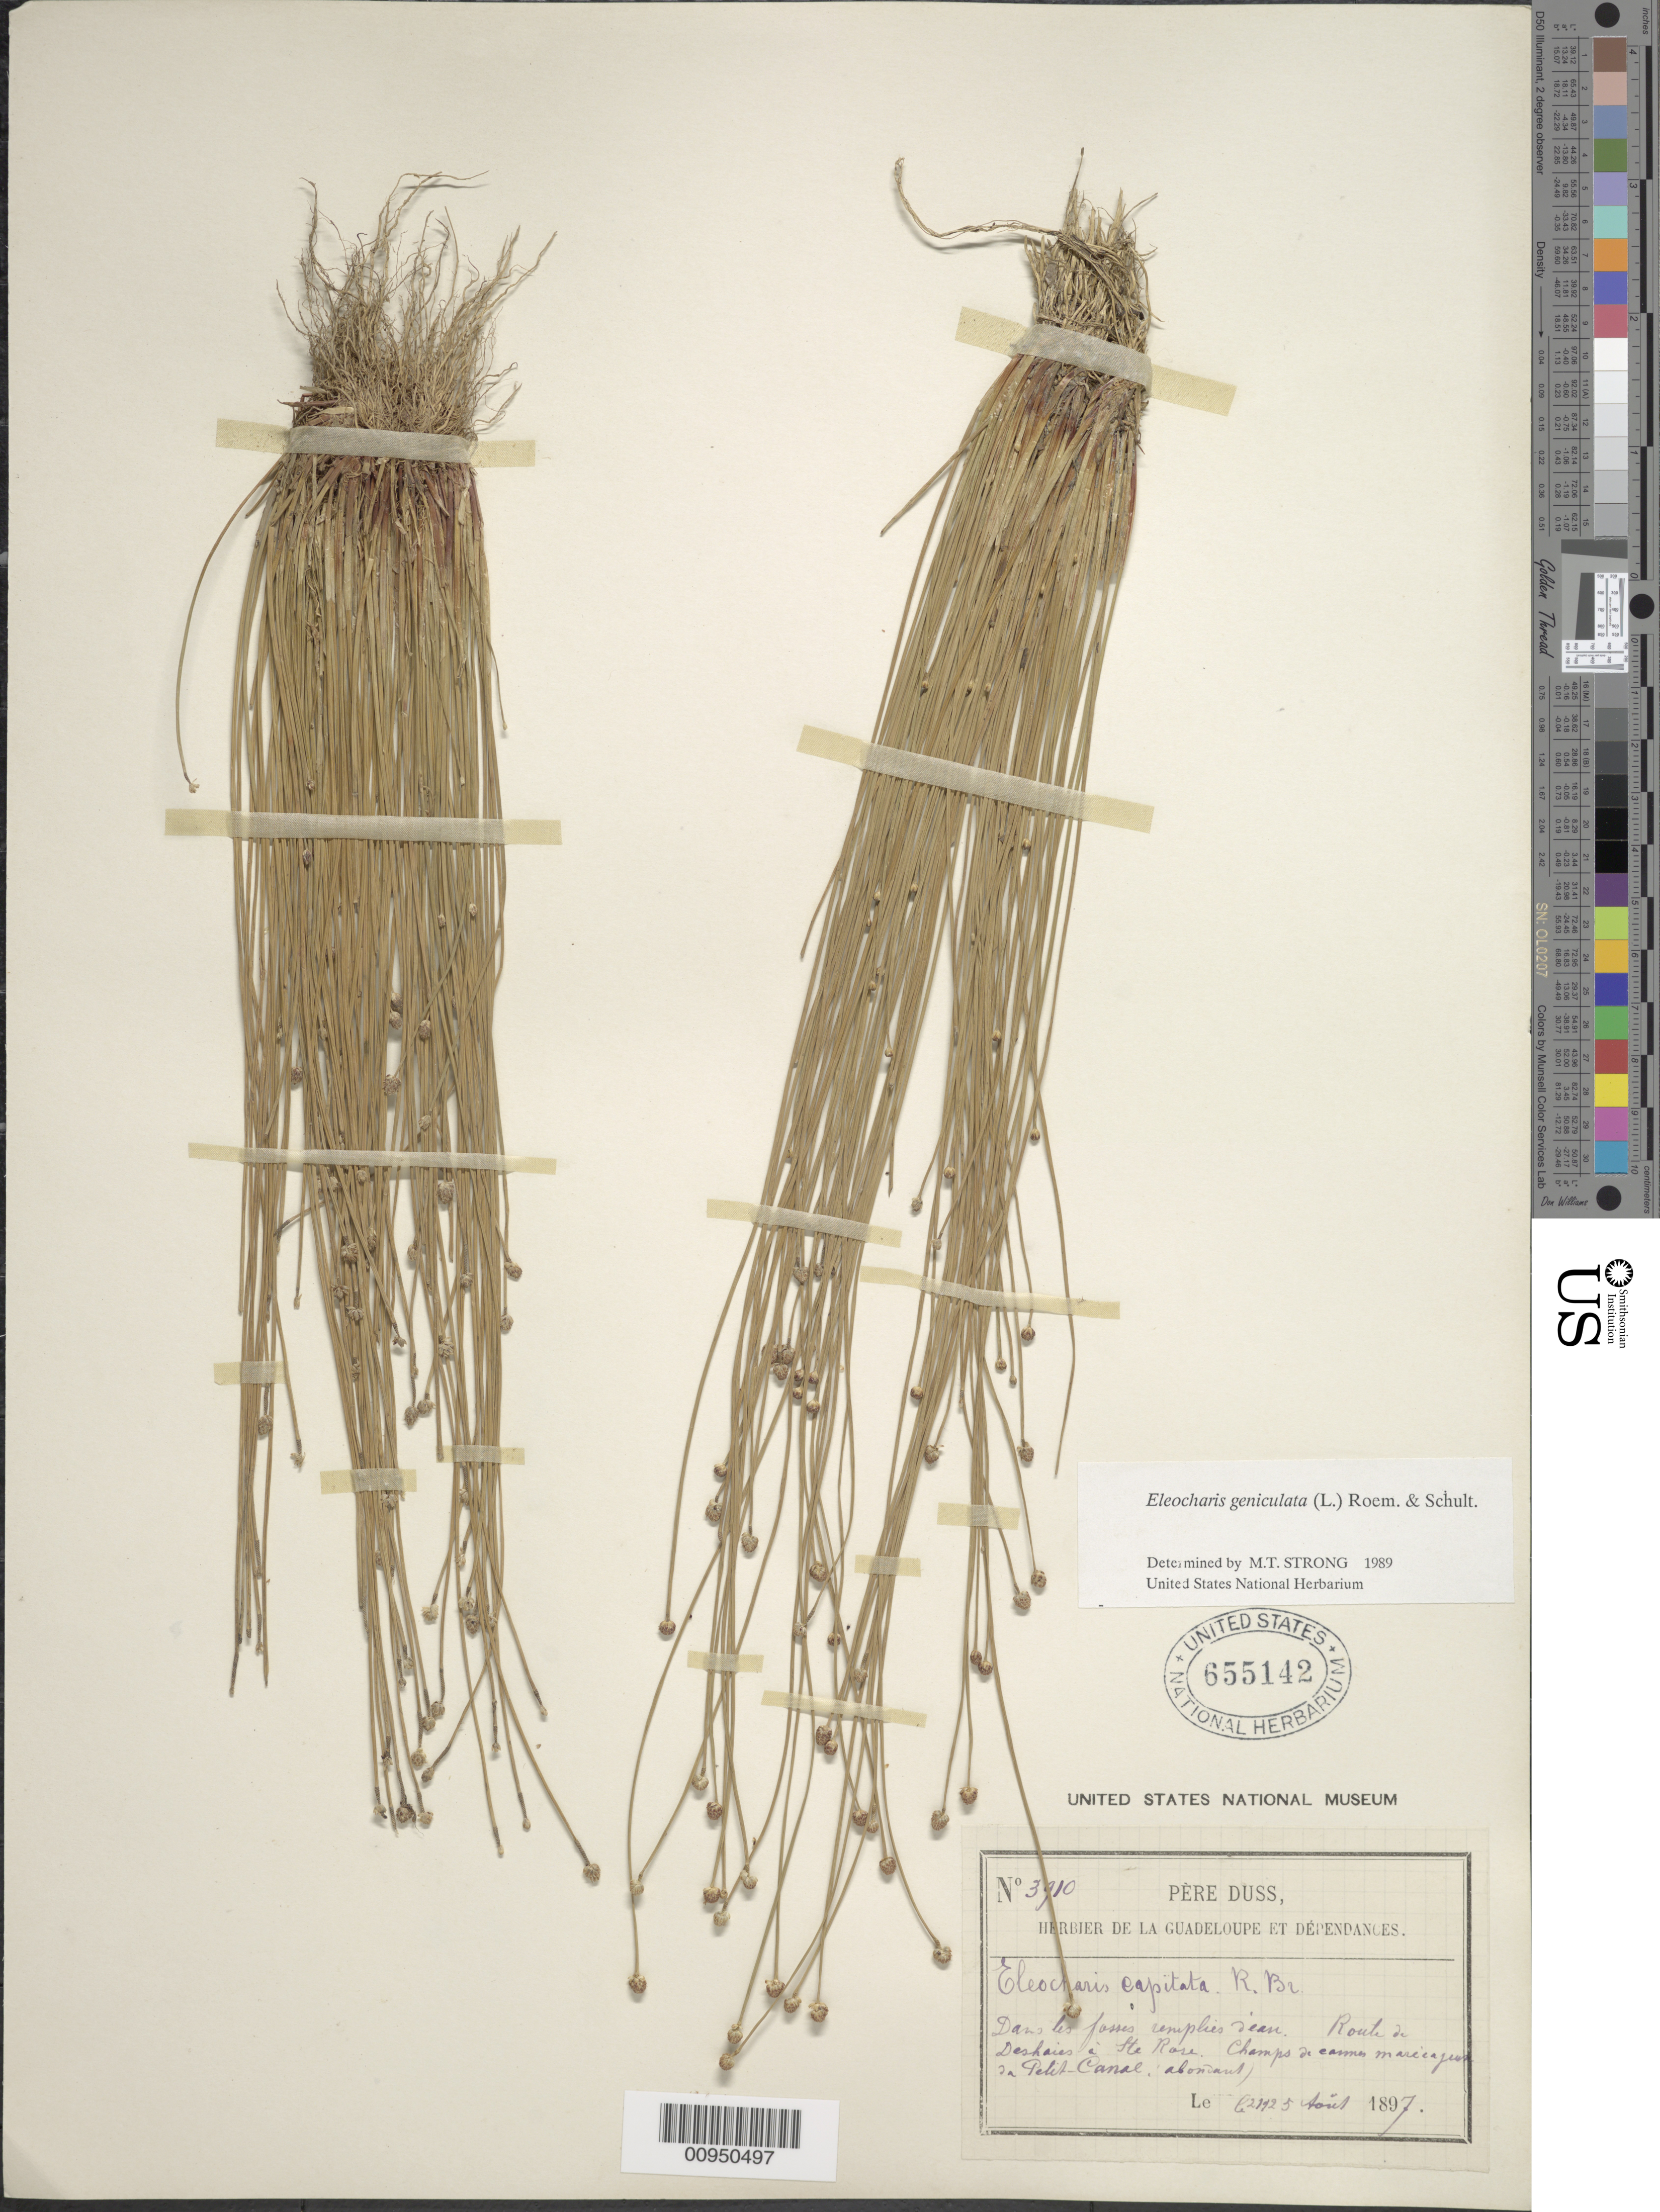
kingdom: Plantae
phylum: Tracheophyta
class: Liliopsida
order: Poales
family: Cyperaceae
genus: Eleocharis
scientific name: Eleocharis geniculata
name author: (L.) Roem. & Schult.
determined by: Strong, M. T., (US), Smithsonian Institution - National Museum of Natural History (UNITED STATES)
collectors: Père Duss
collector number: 3910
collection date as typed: Aug 1897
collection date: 1897-08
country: Guadeloupe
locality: Route de Deshaires à Ste. Rose, Champs de "easmes marécages"de Petit Canal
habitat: Dans eles fosses "cenplies" d'eau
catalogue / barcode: US 655142